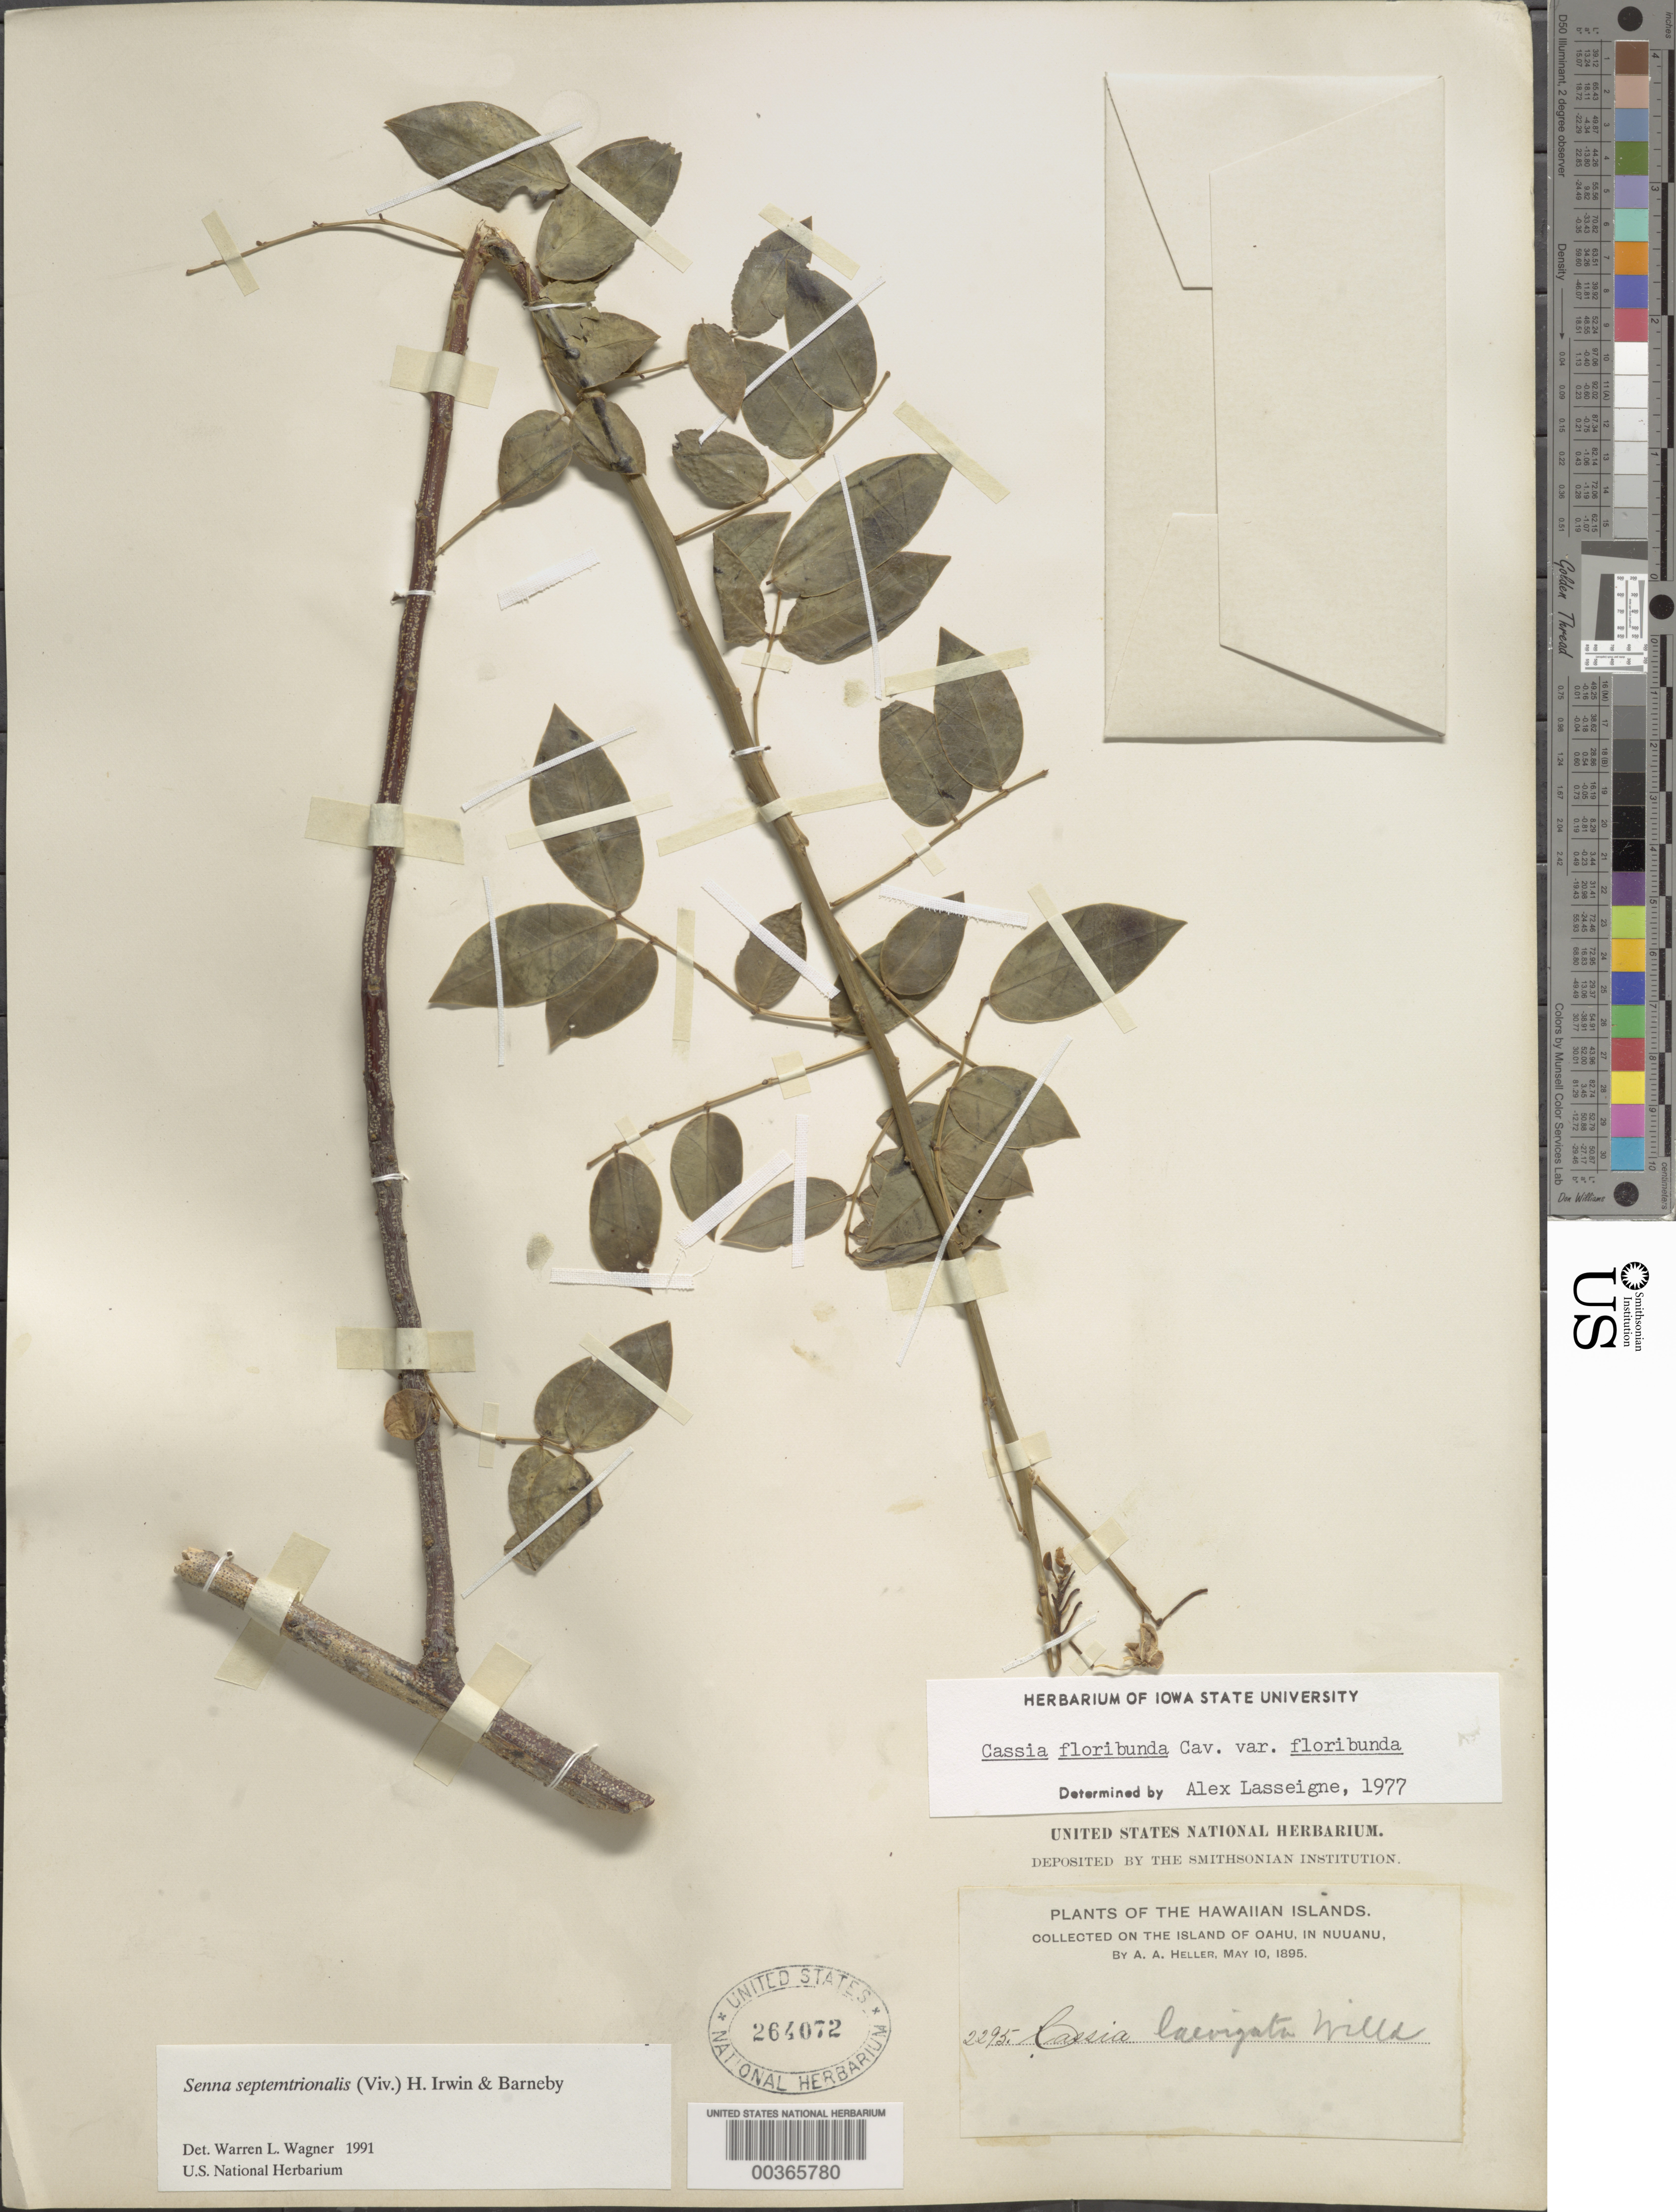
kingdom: Plantae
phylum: Tracheophyta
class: Magnoliopsida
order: Fabales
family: Fabaceae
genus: Senna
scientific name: Senna septemtrionalis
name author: (Viv.) H.S. Irwin & Barneby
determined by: Wagner, W. L., (BOT), Smithsonian Institution - National Museum of Natural History (UNITED STATES)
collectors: A. A. Heller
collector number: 2295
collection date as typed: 10 May 1895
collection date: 1895-05-10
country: United States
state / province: Hawaii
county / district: Honolulu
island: Oahu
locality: Nuuanu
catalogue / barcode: US 264072